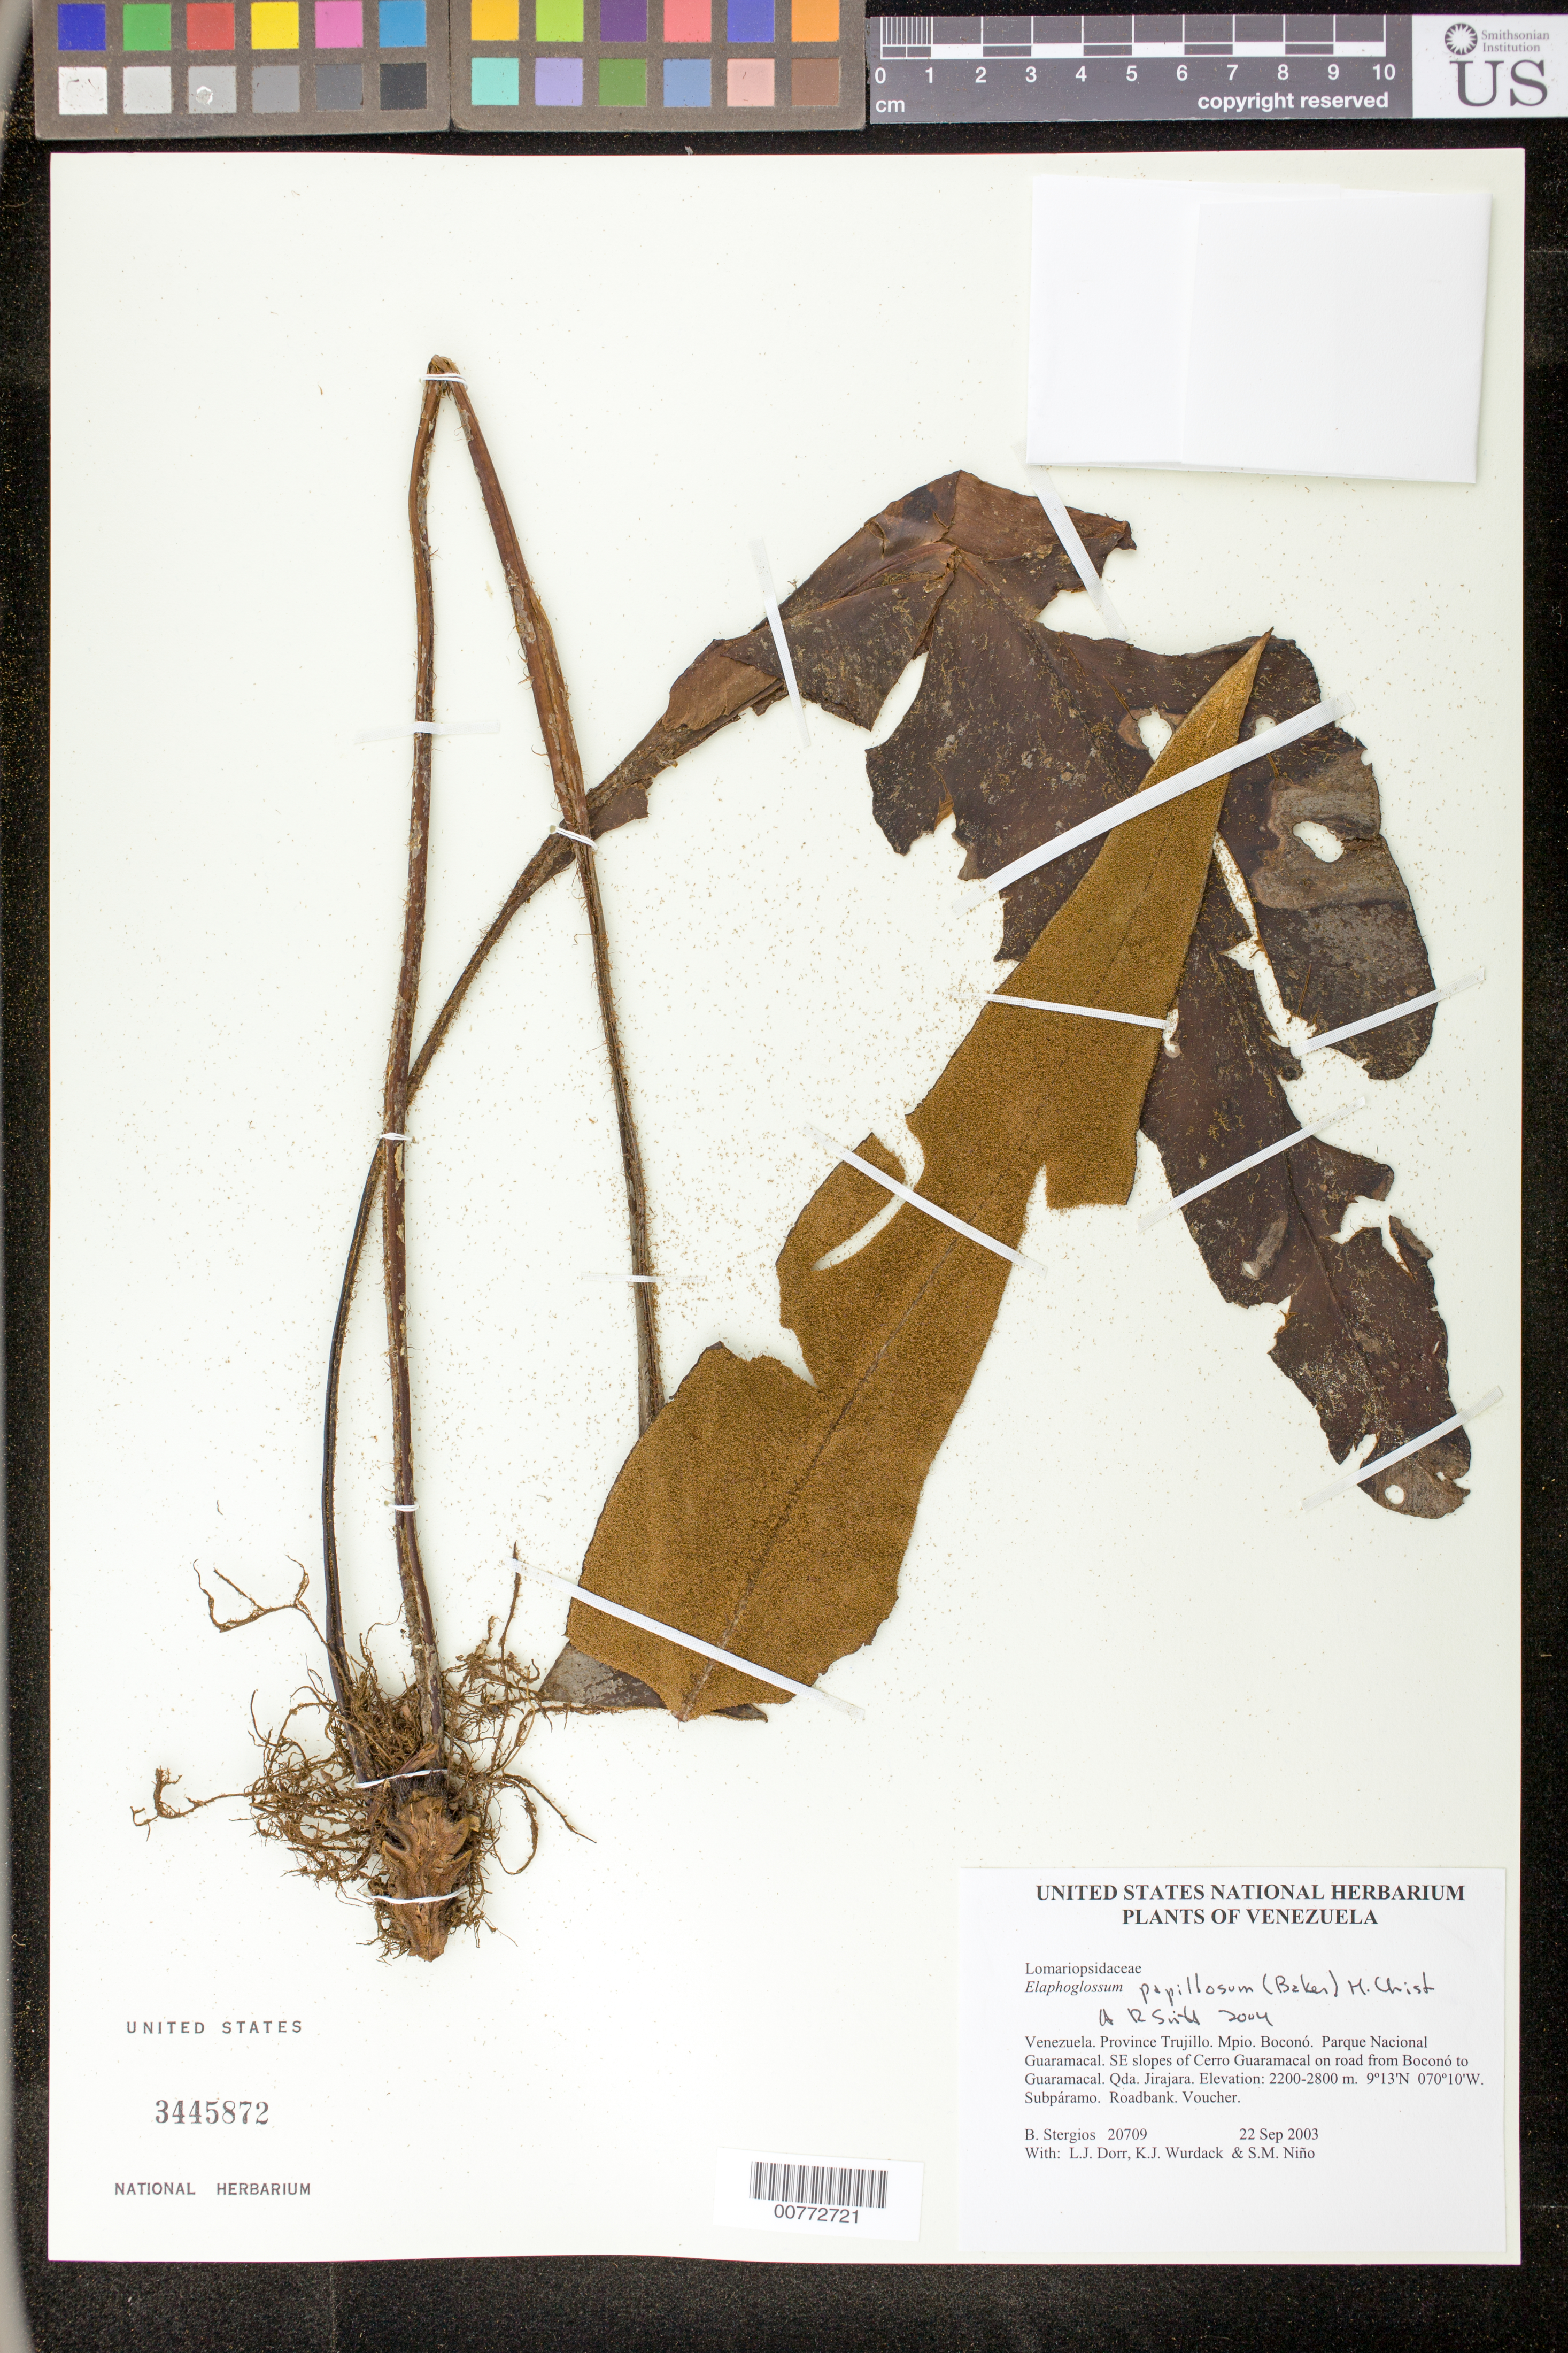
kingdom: Plantae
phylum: Tracheophyta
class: Polypodiopsida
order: Polypodiales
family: Dryopteridaceae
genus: Elaphoglossum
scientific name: Elaphoglossum papillosum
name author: (Baker) Christ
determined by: Smith, Alan R., (UC)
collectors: B. G. Stergios, L. J. Dorr, K. Wurdack & S. M. Niño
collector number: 20709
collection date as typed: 22 Sep 2003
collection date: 2003-09-22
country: Venezuela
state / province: Trujillo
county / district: Boconó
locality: Parque Nacional Guaramacal. SE slopes of Cerro Guaramacal on road from Boconó to Guaramacal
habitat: Subpáramo.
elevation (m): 2200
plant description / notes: MO, NY, PORT, UC, US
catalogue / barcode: US 3445872